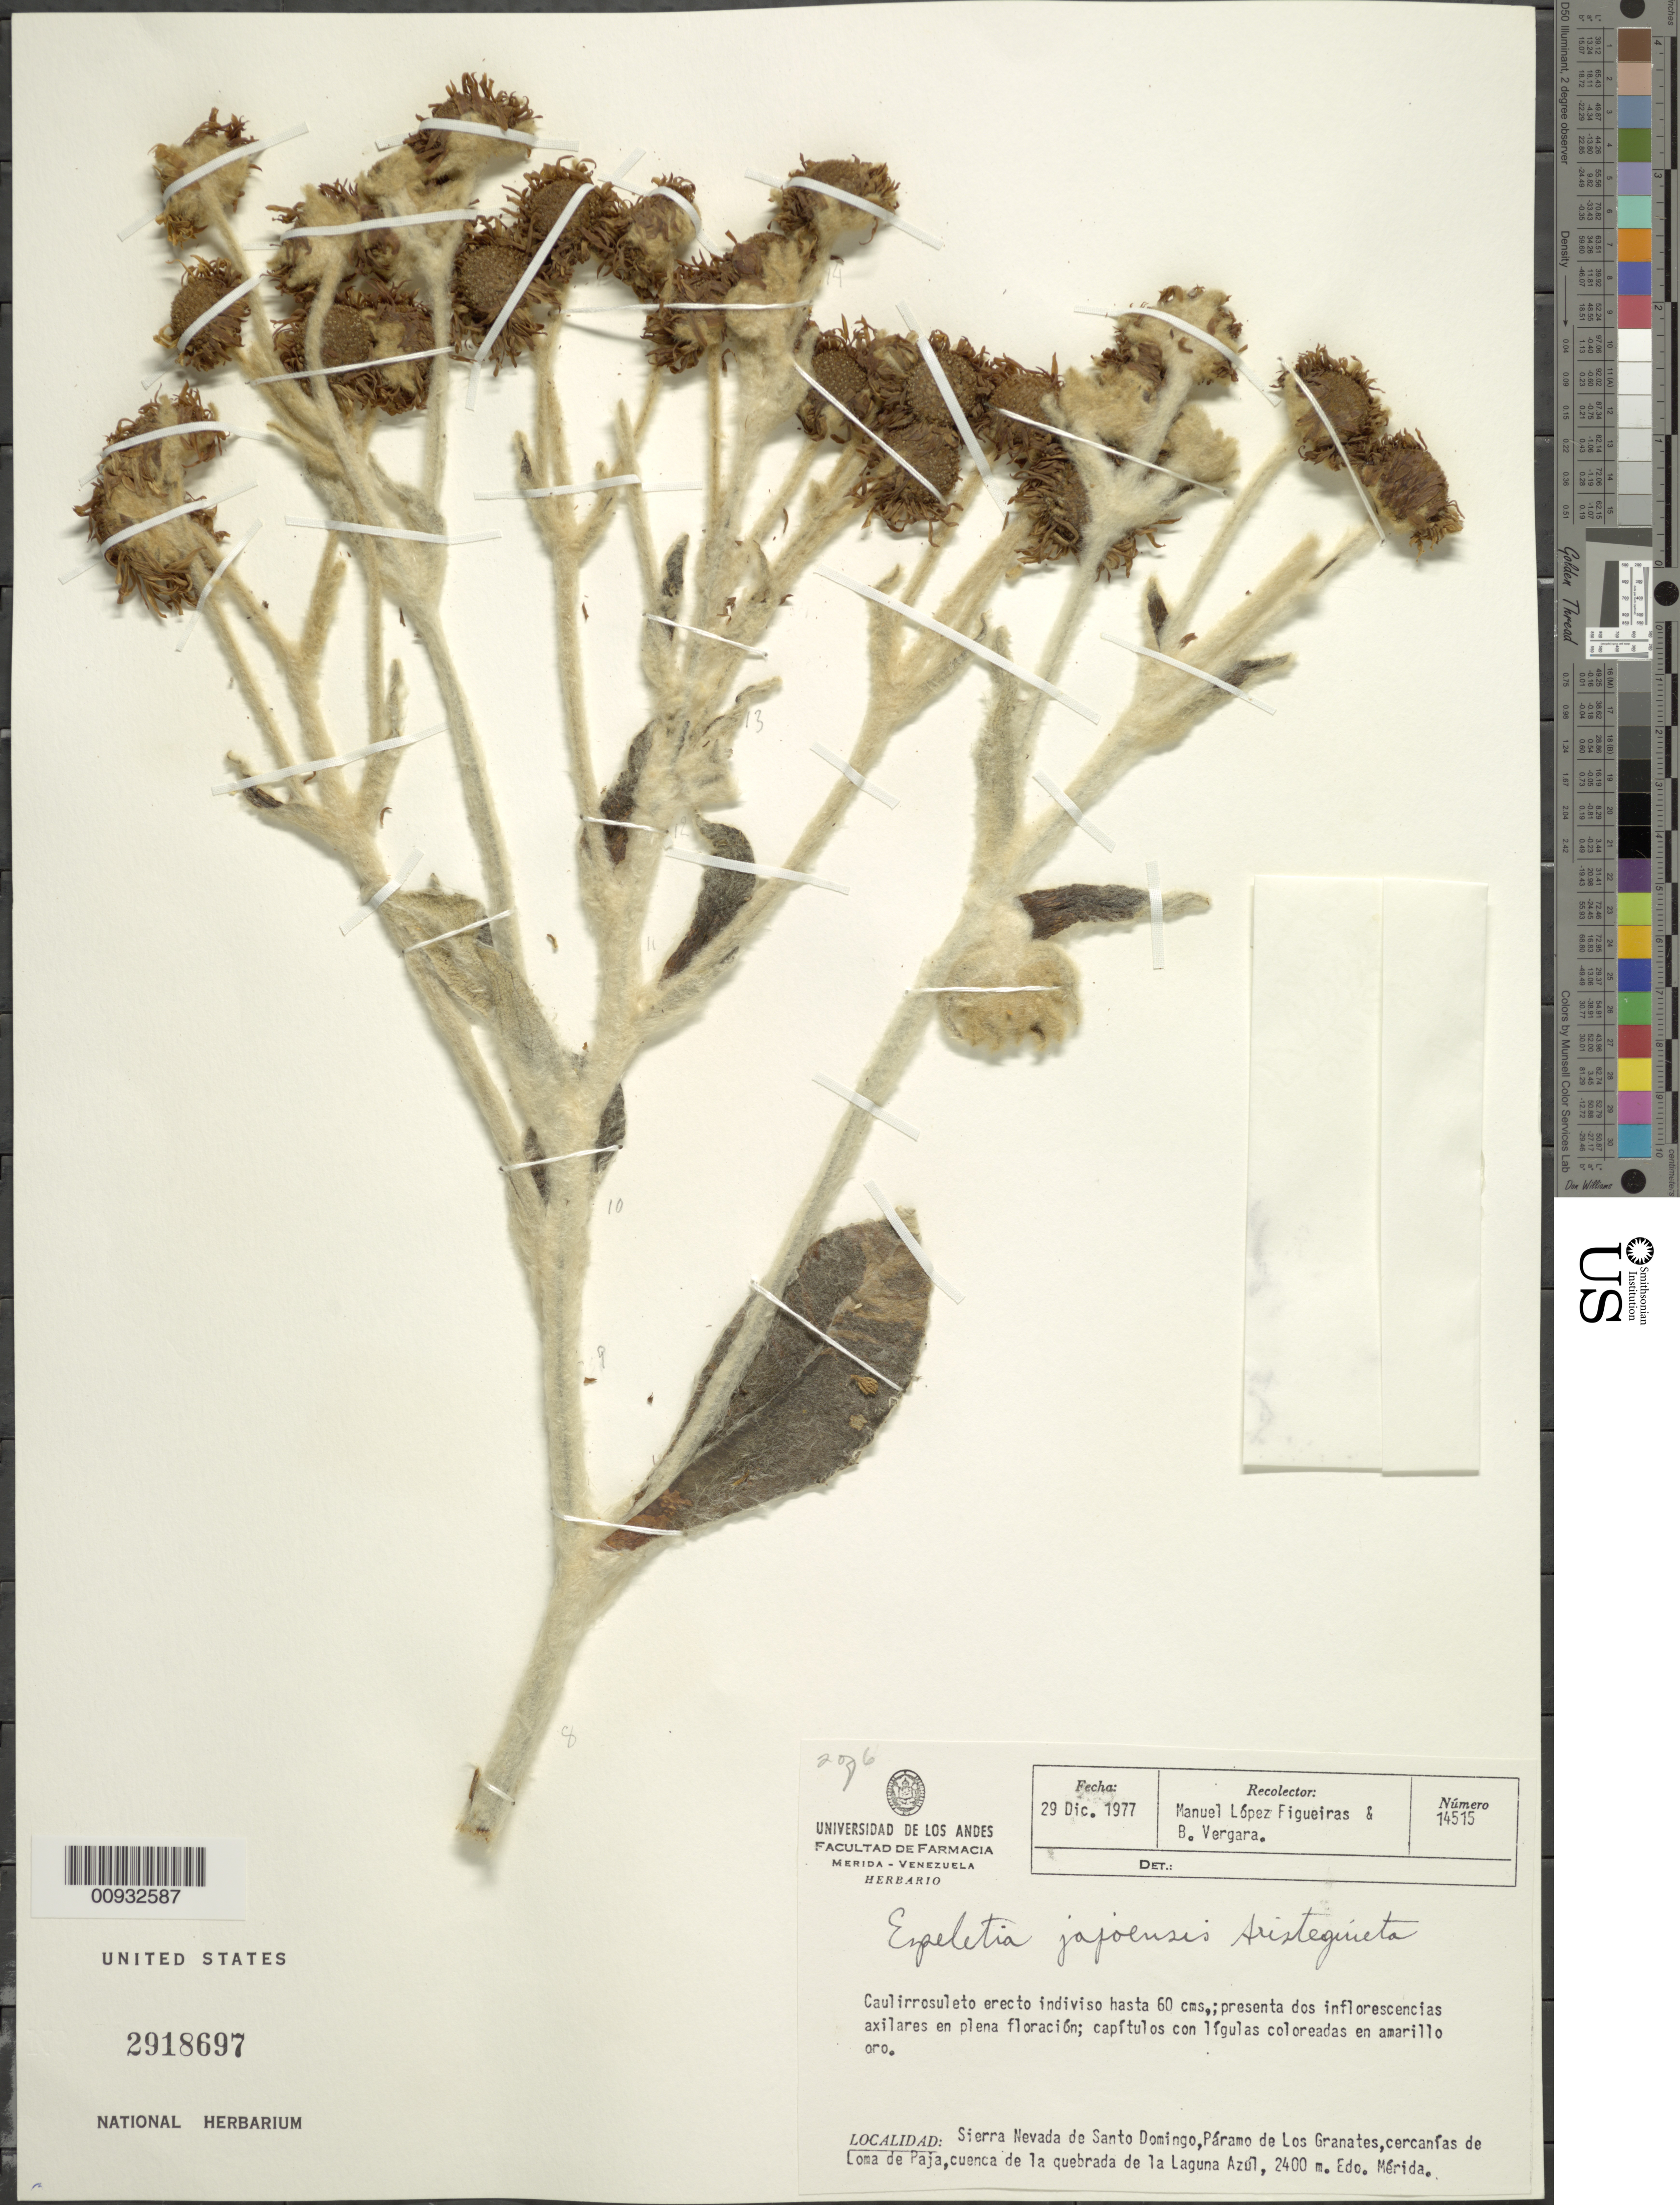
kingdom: Plantae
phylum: Tracheophyta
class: Magnoliopsida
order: Asterales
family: Asteraceae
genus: Espeletia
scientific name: Espeletia jajoensis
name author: Aristeg.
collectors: M. López Figueiras & B. Vergara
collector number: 14515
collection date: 1977-12-29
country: Venezuela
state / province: Mérida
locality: Sierra Nevada de Santo Domingo, Paramo de Los Granates, cercanias de Loma de Paja, cuenca de la quebrada de La Laguna Azul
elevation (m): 2400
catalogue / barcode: US 2918697